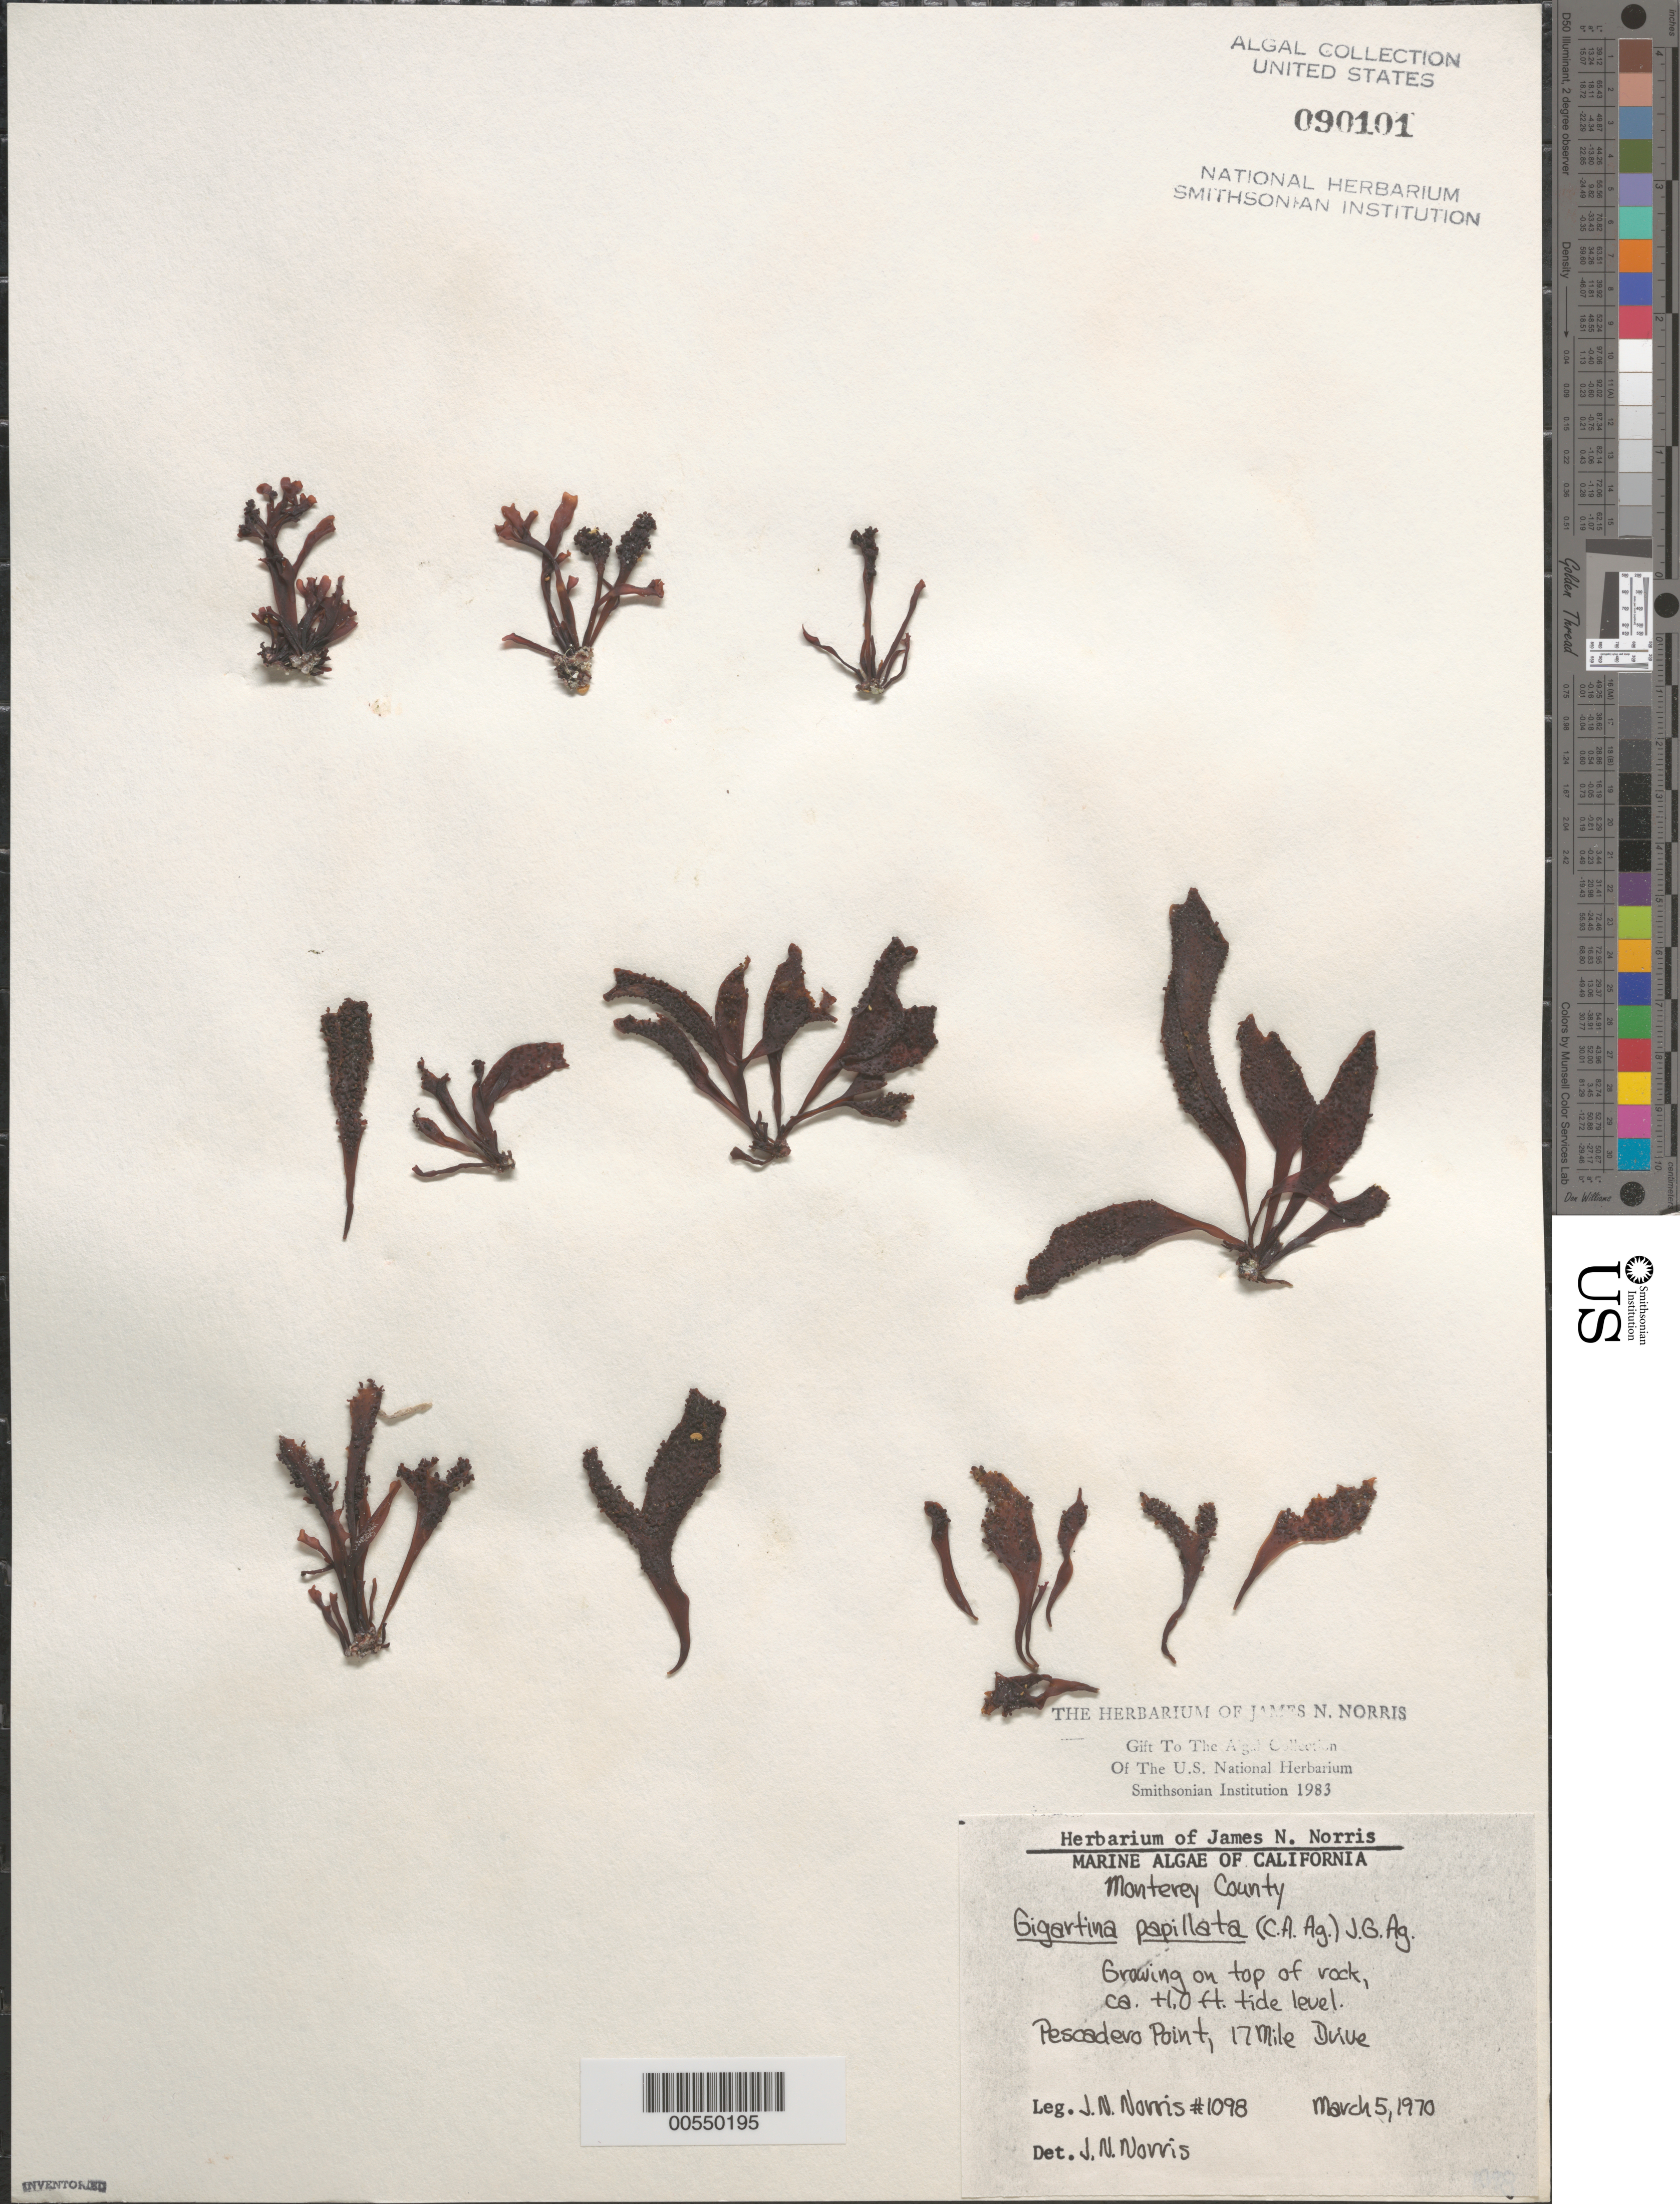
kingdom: Plantae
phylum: Rhodophyta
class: Florideophyceae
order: Gigartinales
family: Phyllophoraceae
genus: Mastocarpus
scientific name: Mastocarpus papillatus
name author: (C. Agardh) Kütz.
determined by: Algae name updating Project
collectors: J. N. Norris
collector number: JN-1098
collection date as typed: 05 Mar 1970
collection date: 1970-03-05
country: United States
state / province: California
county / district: Monterey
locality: Pescadero Point, 17 Mile Drive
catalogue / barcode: US 90101